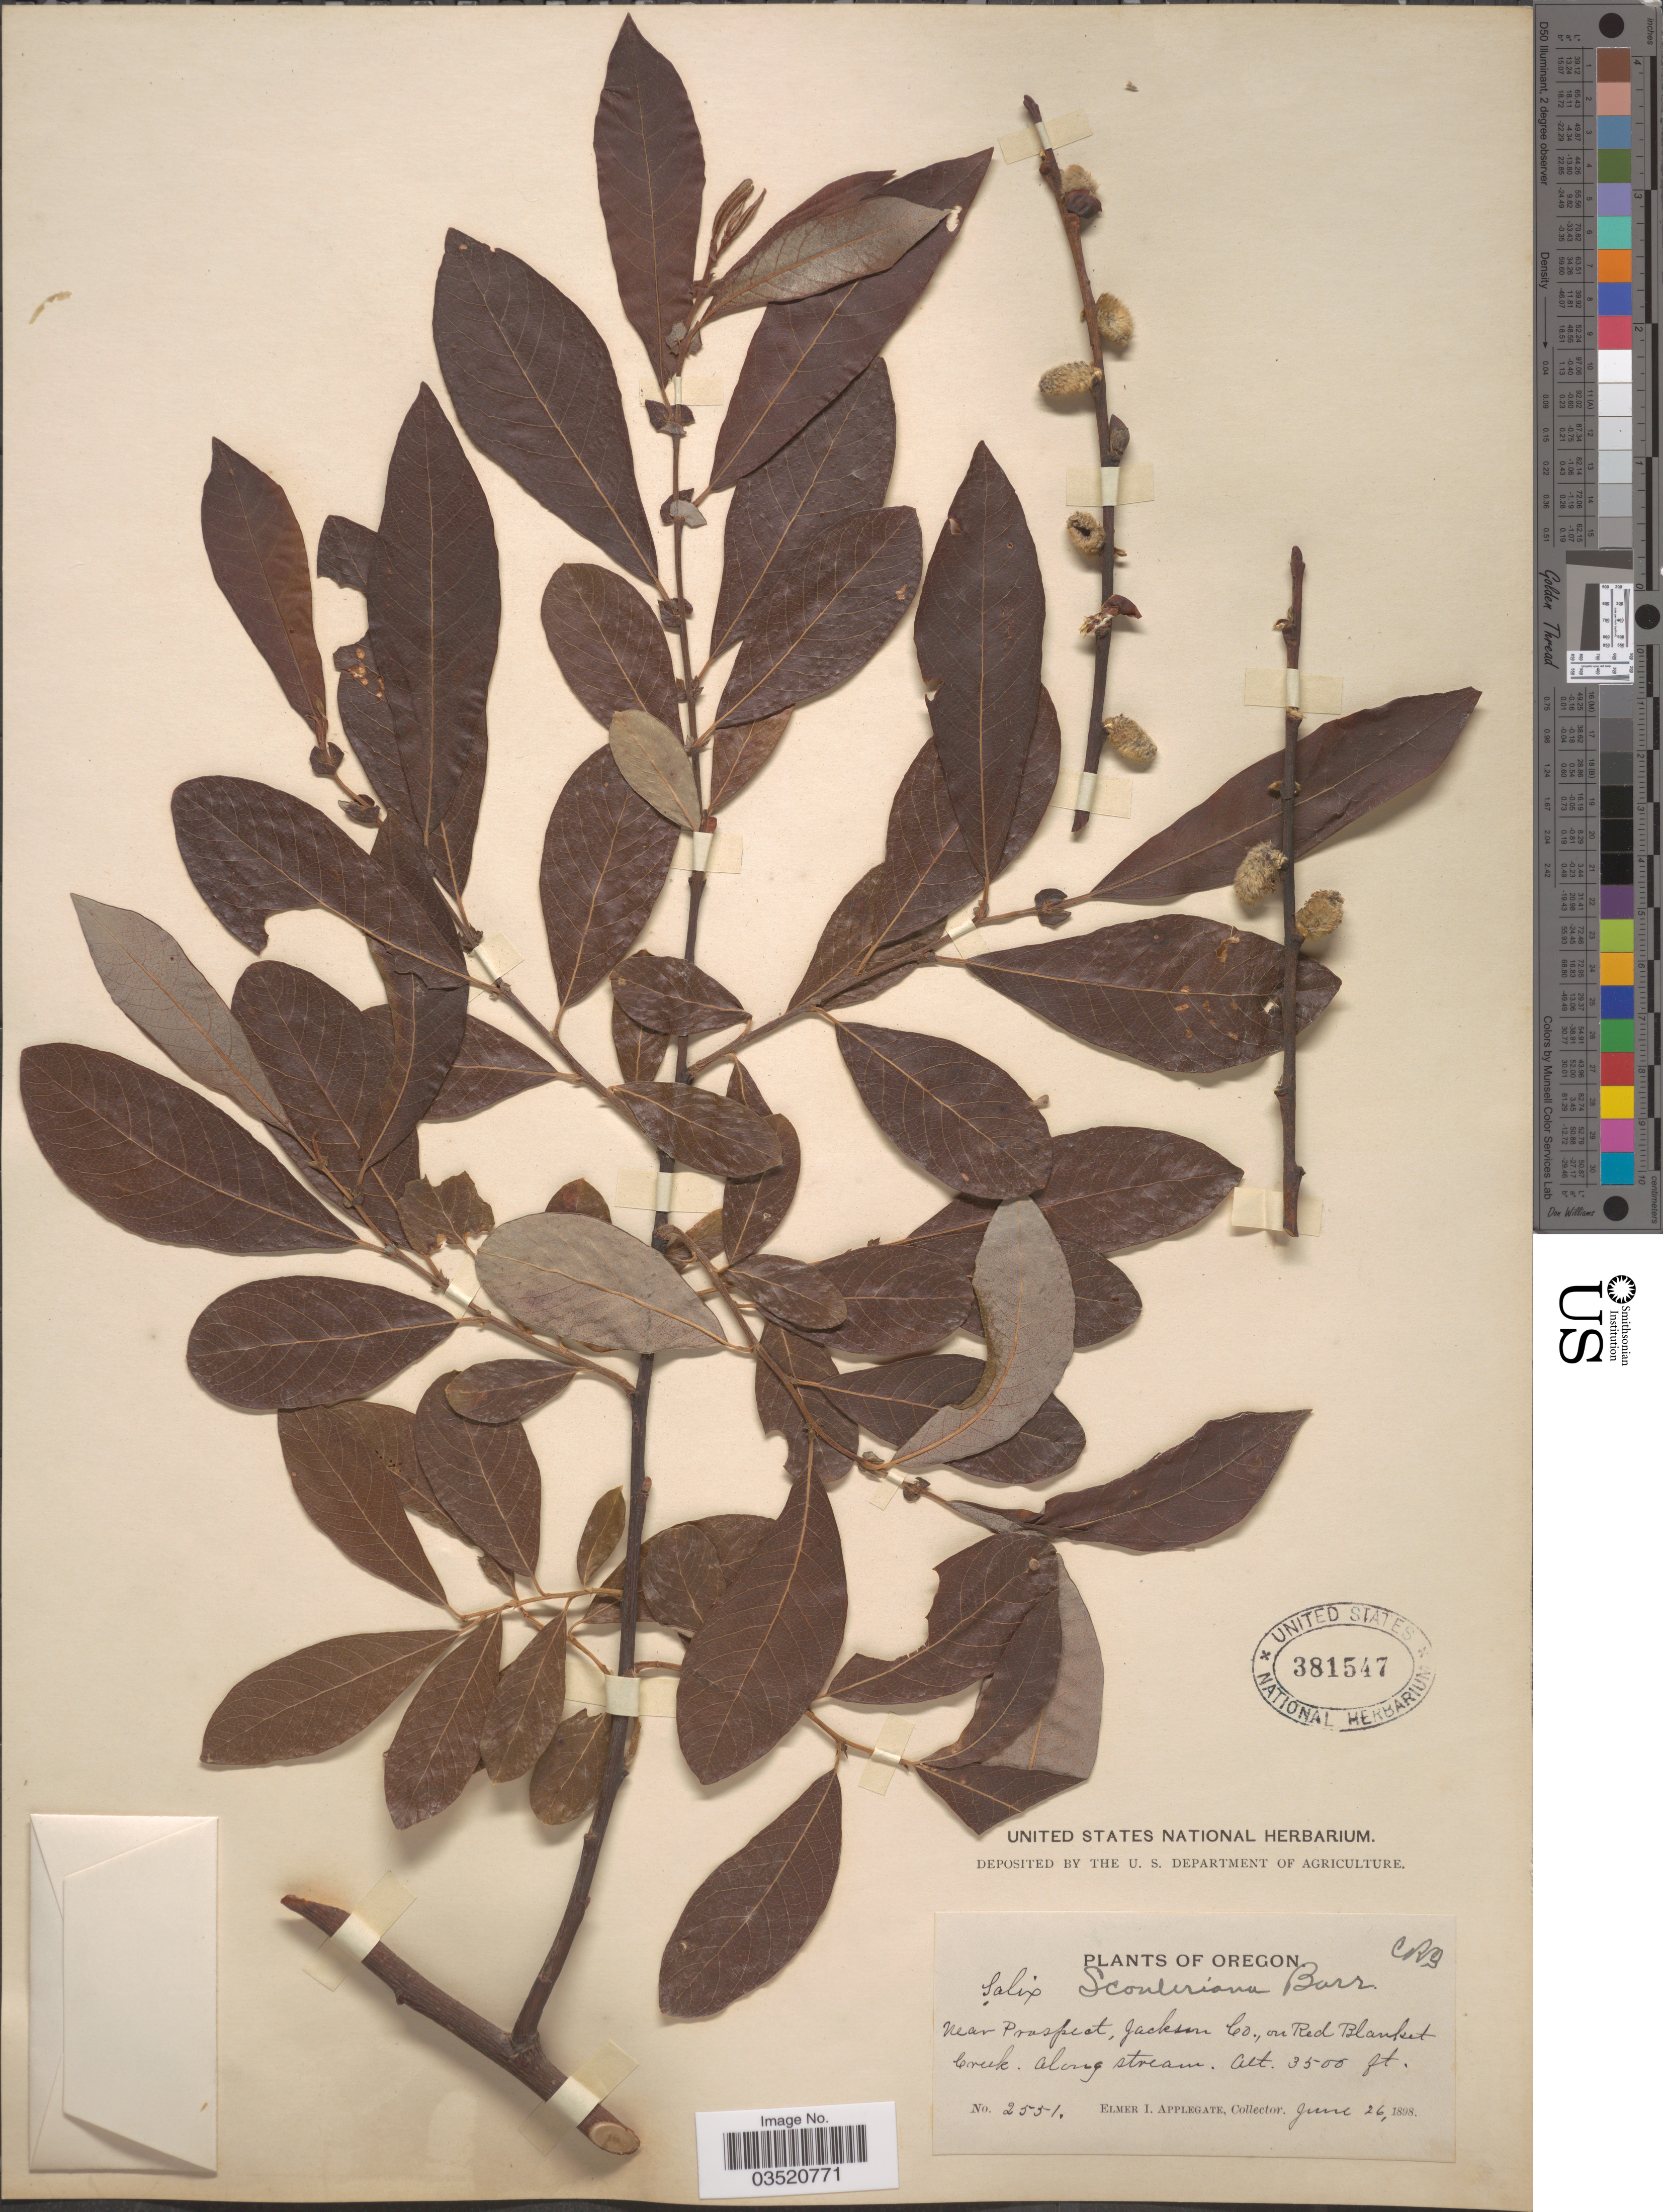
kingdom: Plantae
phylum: Tracheophyta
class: Magnoliopsida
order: Malpighiales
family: Salicaceae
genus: Salix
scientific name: Salix scouleriana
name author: Barratt ex Hook.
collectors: E. I. Applegate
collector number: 2551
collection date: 1898-06-26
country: United States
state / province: Oregon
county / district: Jackson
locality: Near Prospect, Jackson Co., on Red Blanket Creek.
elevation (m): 1067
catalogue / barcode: US 381547